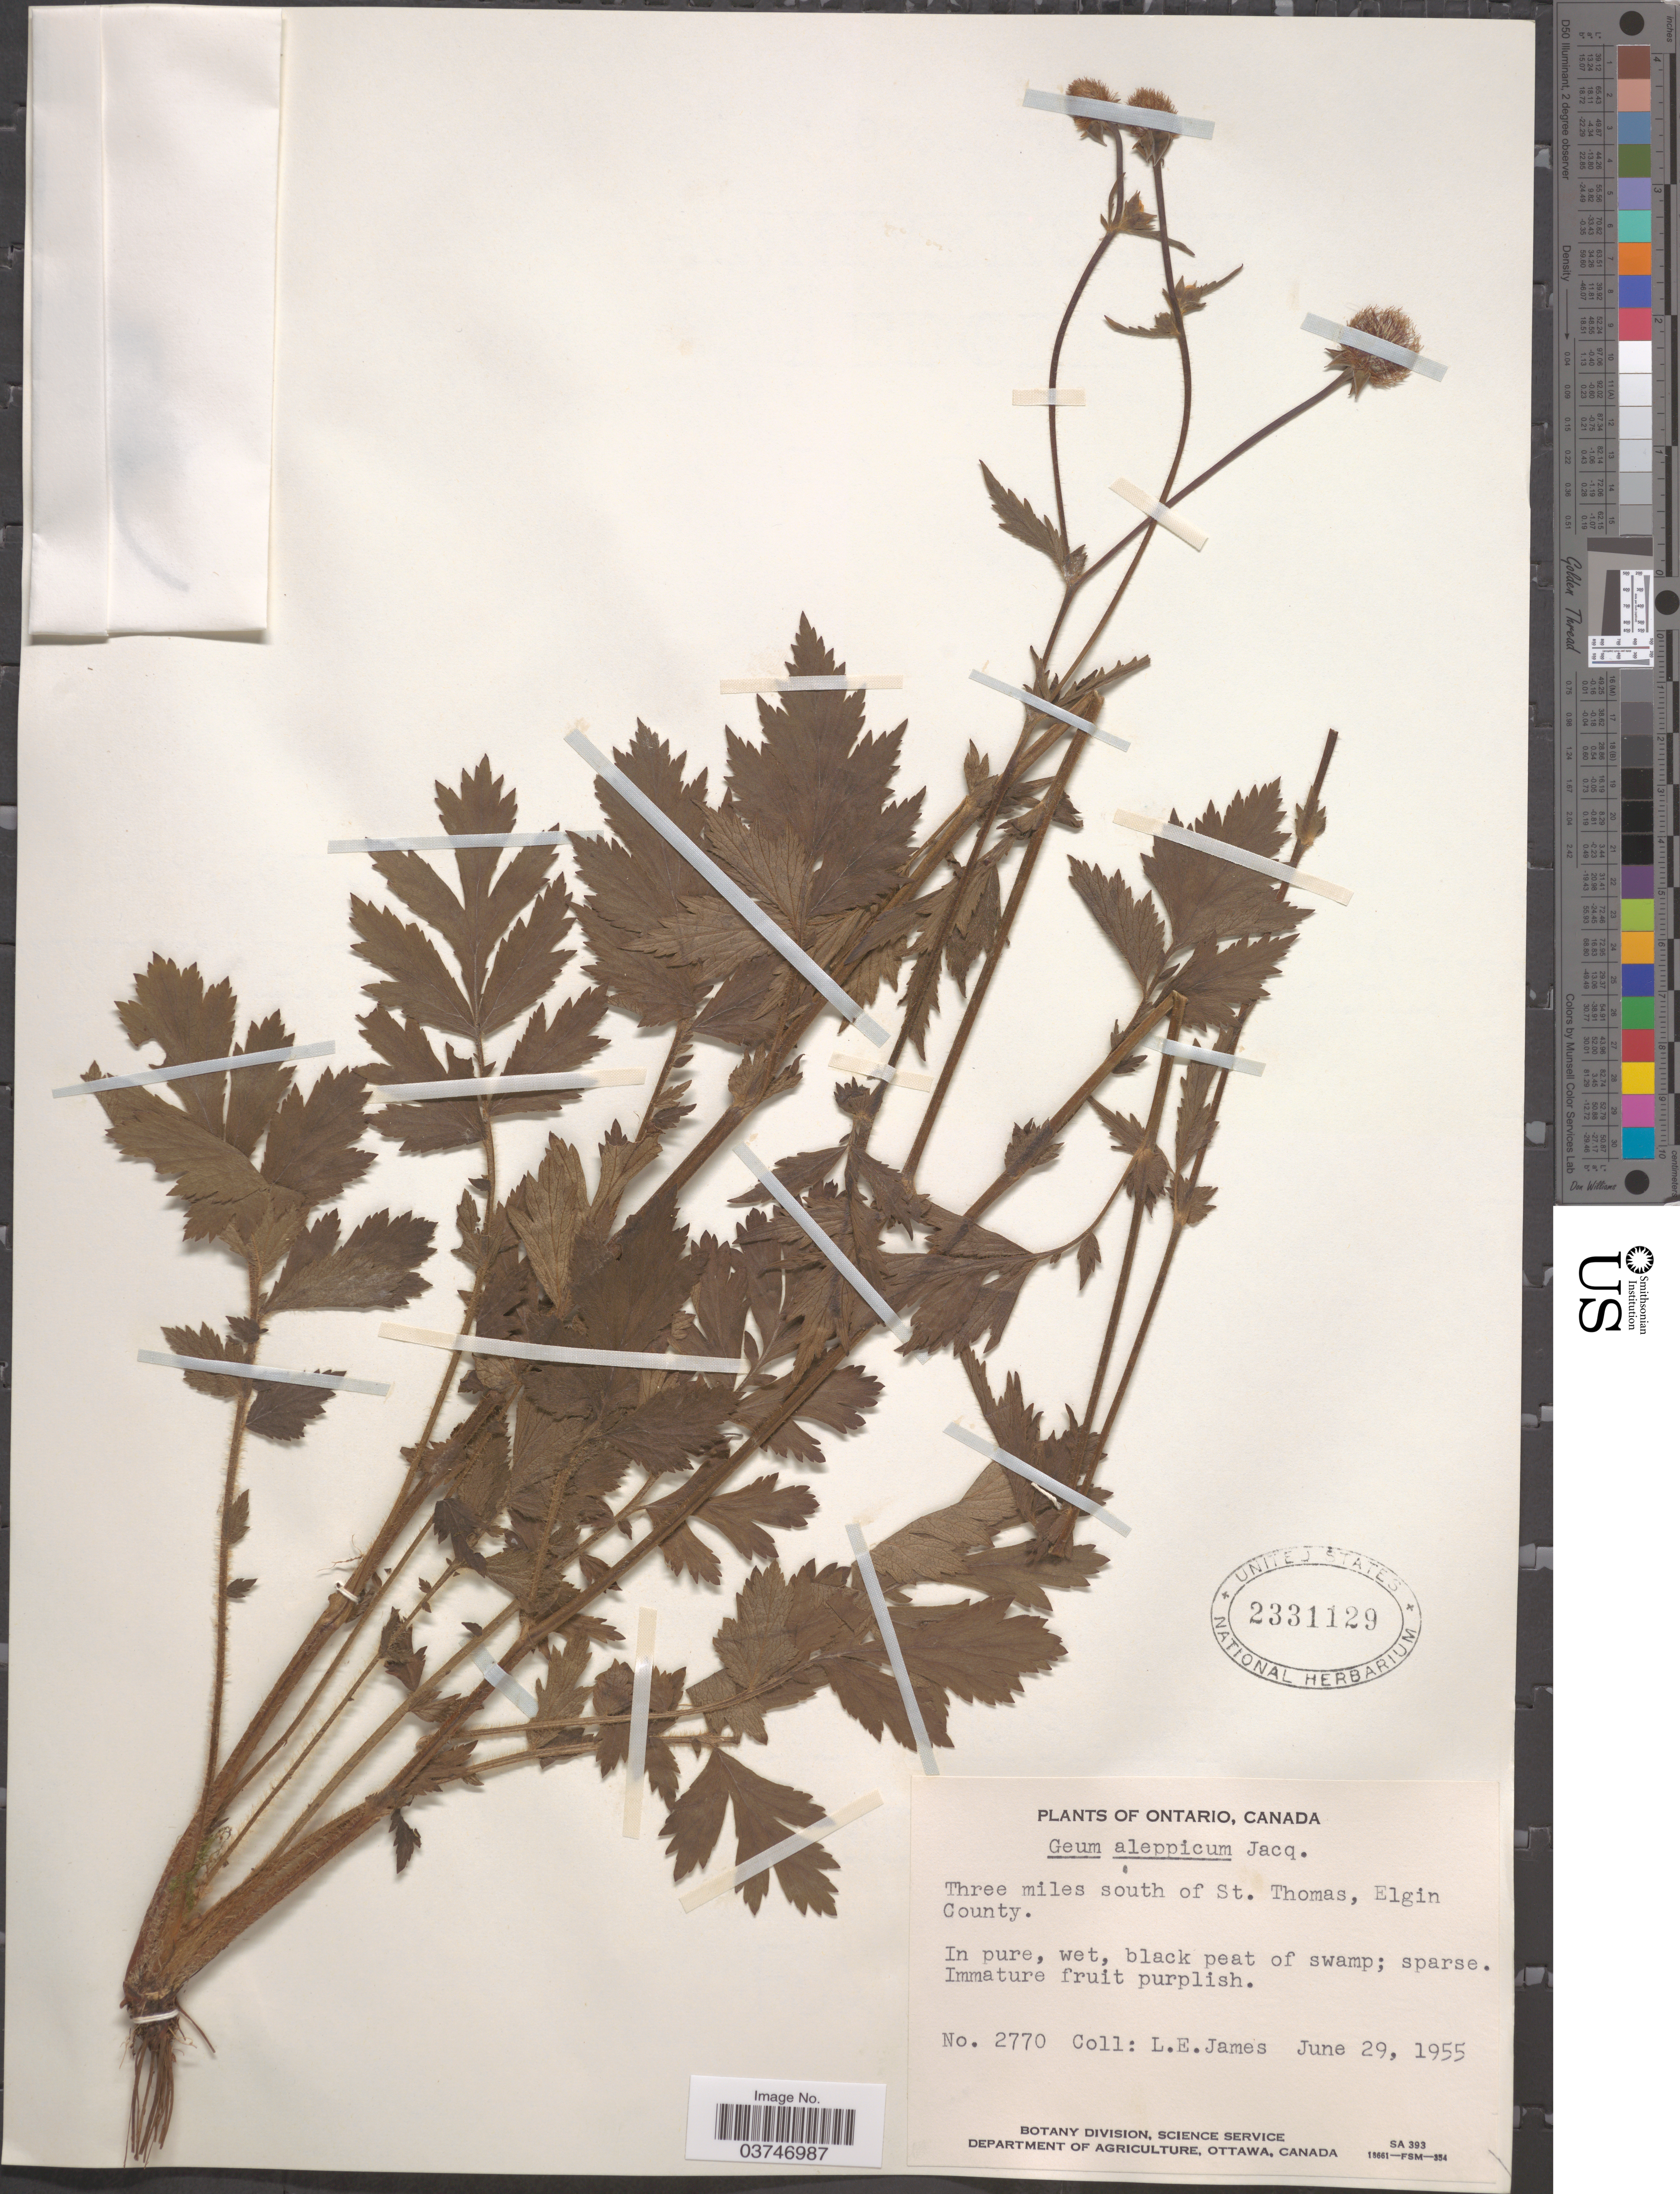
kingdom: Plantae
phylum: Tracheophyta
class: Magnoliopsida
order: Rosales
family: Rosaceae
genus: Geum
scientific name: Geum aleppicum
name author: Jacq.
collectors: L. E. James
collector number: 2770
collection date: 1955-06-29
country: Canada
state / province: Ontario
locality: Three miles south of St. Thomas, Elgin County.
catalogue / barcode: US 2331129